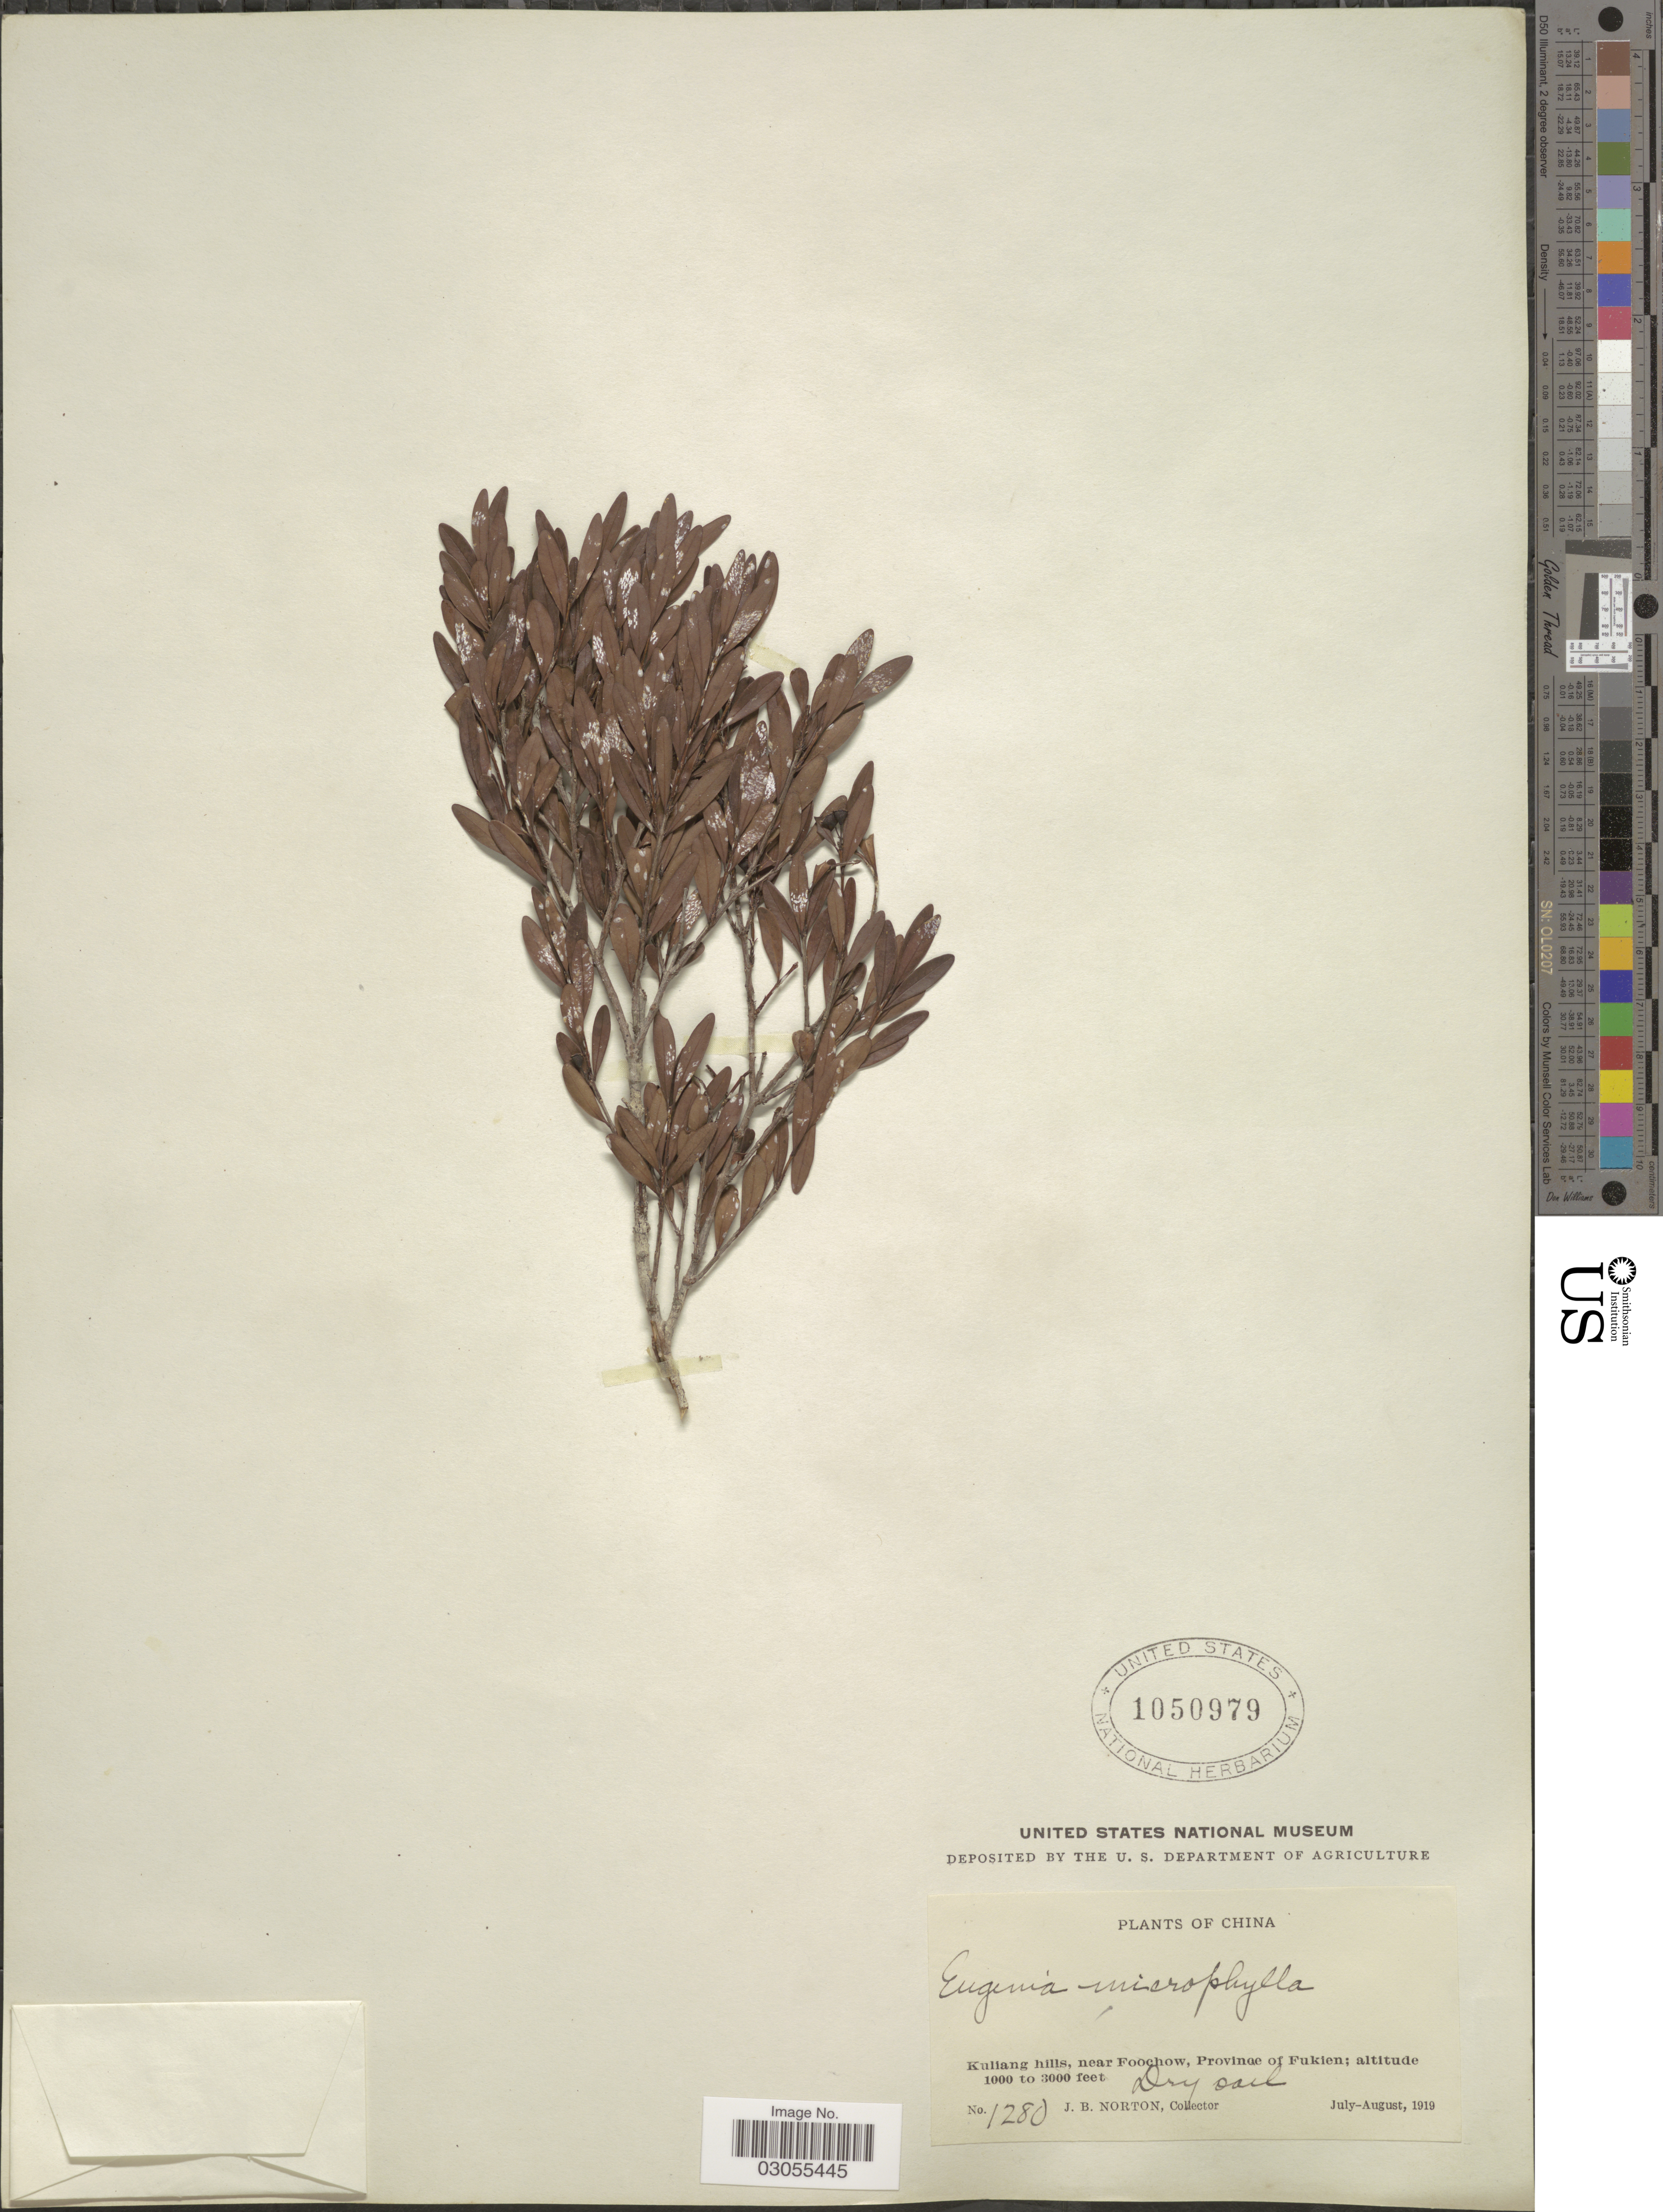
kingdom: Plantae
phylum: Tracheophyta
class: Magnoliopsida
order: Myrtales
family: Myrtaceae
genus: Syzygium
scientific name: Syzygium buxifolium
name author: Hook. & Arn.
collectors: J. B. Norton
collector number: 1280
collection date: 1919-07/1919-08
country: China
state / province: Fujian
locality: Kuliang hills, near Foochow, Province of Fukien.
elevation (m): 305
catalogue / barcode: US 1050979